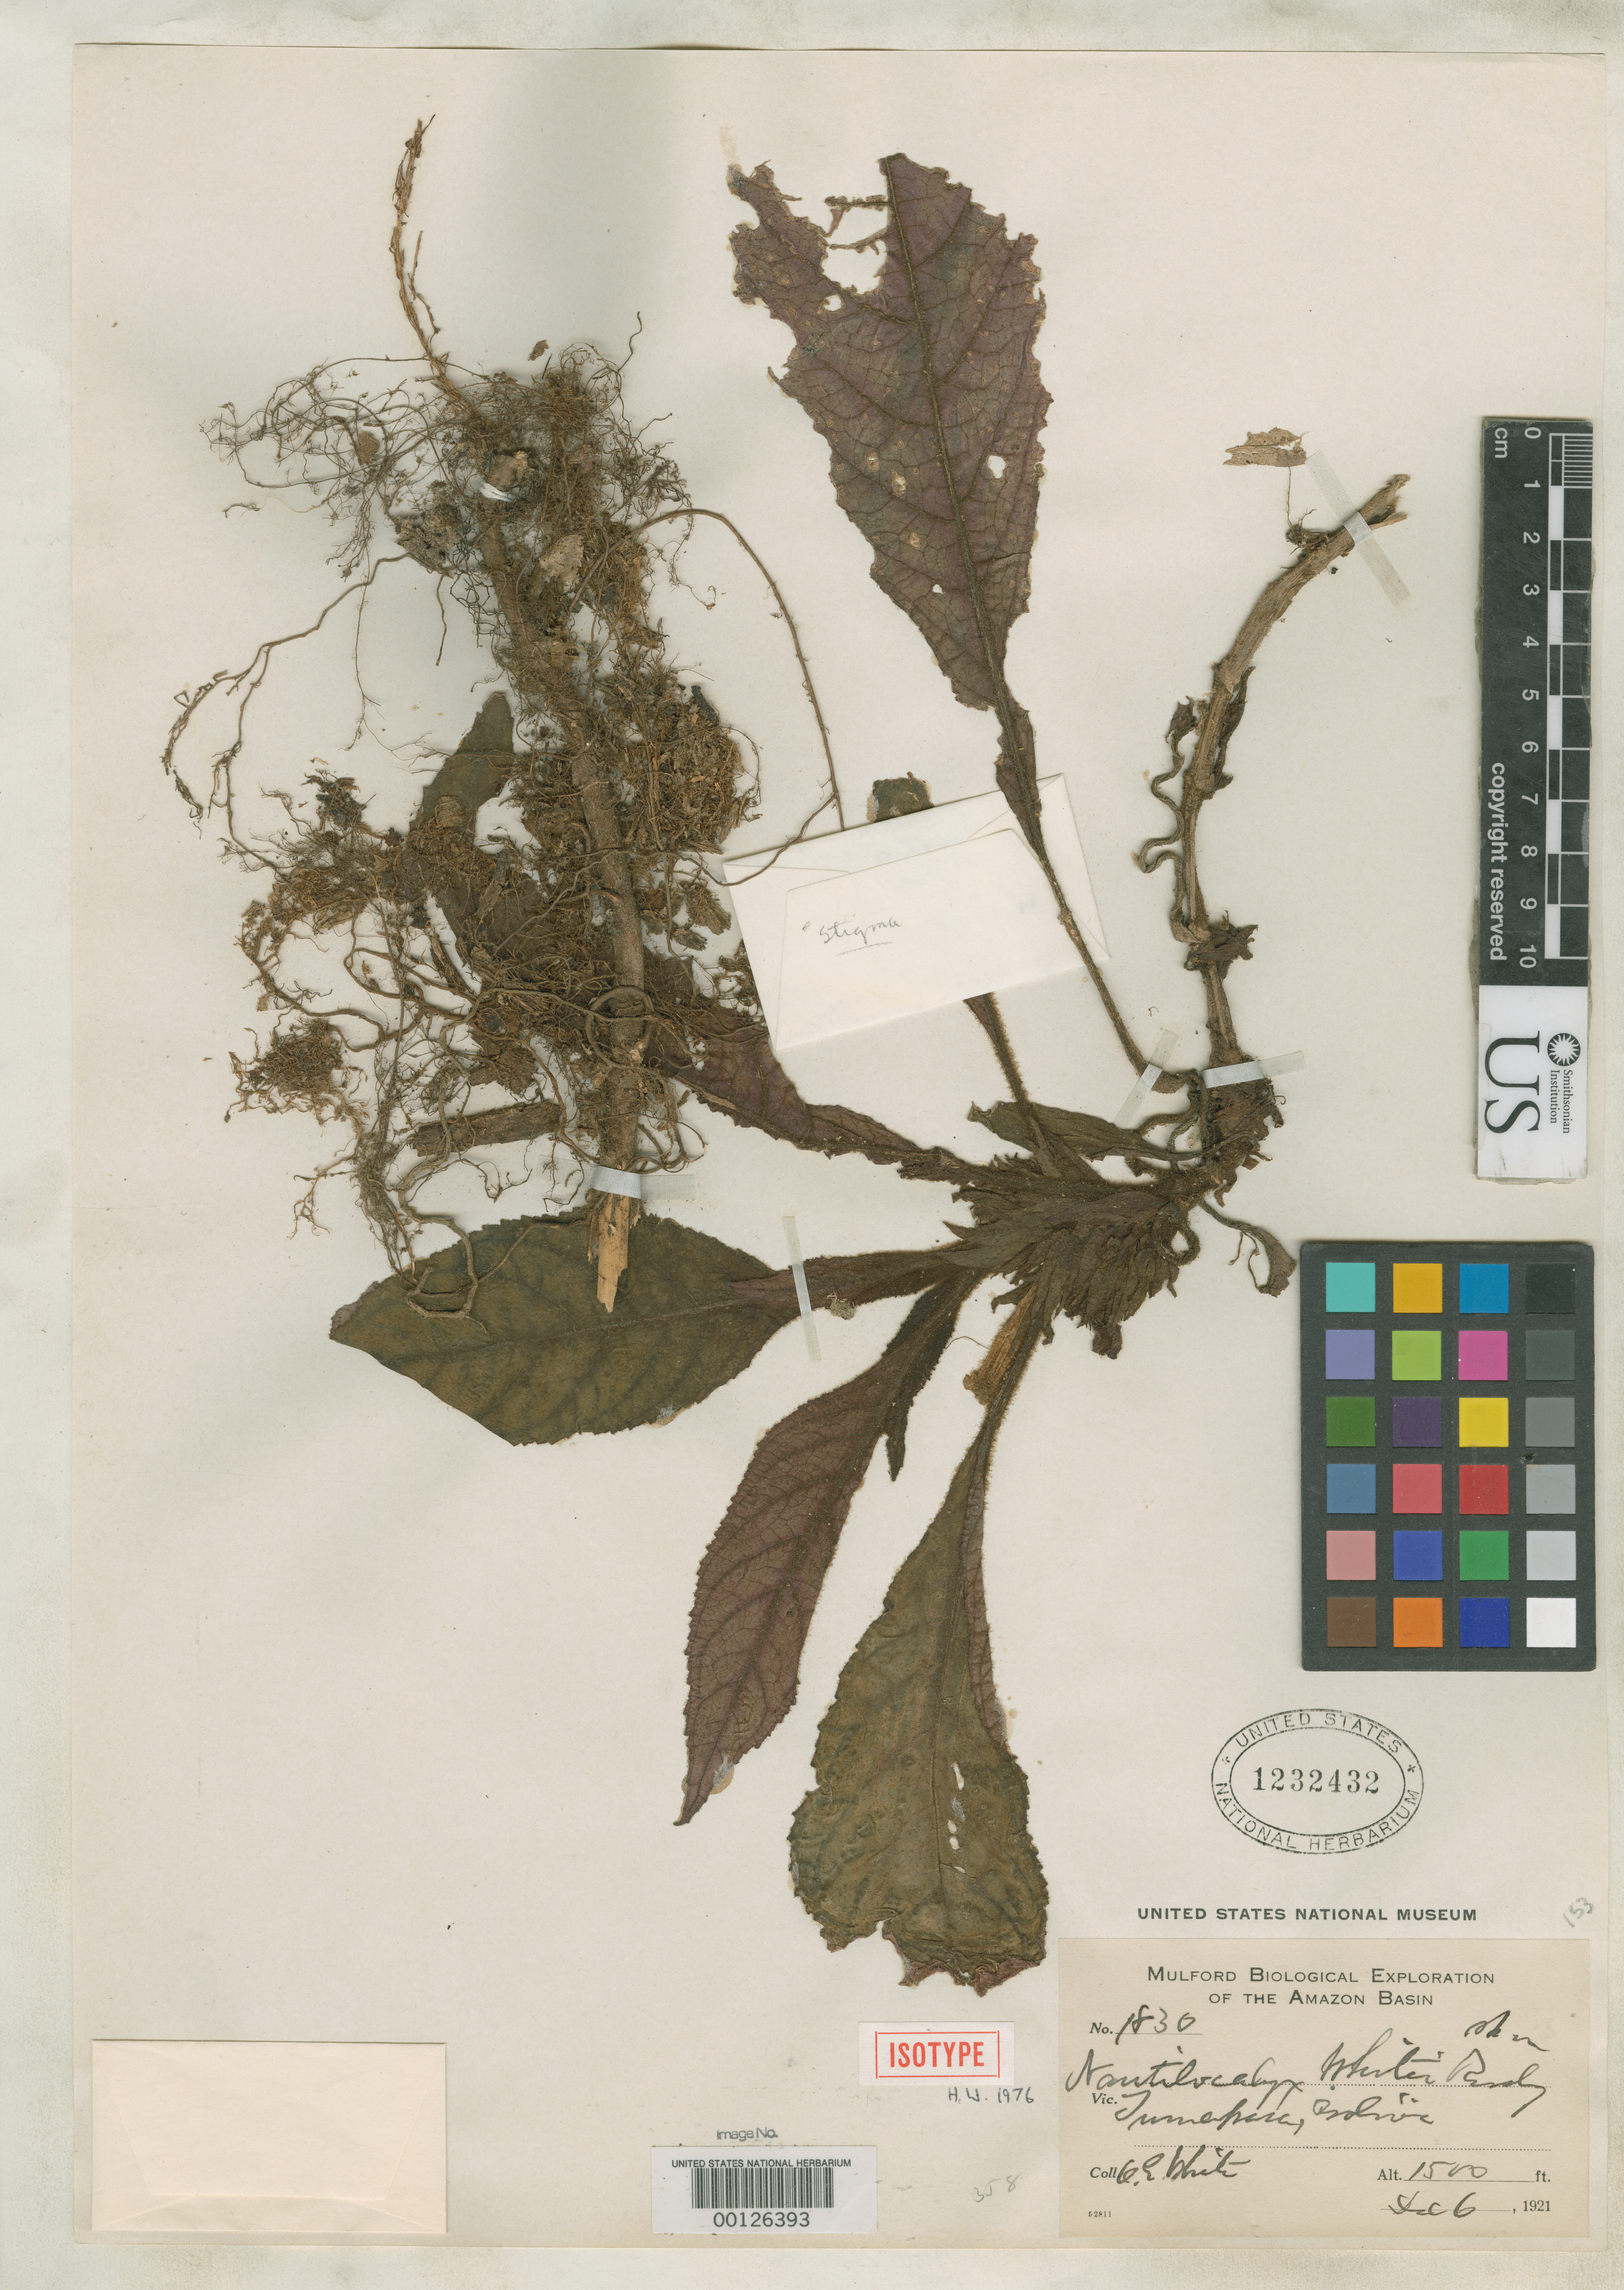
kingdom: Plantae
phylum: Tracheophyta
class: Magnoliopsida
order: Lamiales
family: Gesneriaceae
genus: Nautilocalyx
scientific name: Nautilocalyx whitei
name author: Rusby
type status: Isotype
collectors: O. E. White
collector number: Mulford Biol. Exp. 1830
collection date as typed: Dec. 6, 1921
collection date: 1921-12-06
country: Bolivia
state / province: La Paz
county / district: Iturralde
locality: Tumupasa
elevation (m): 457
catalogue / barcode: US 1232432